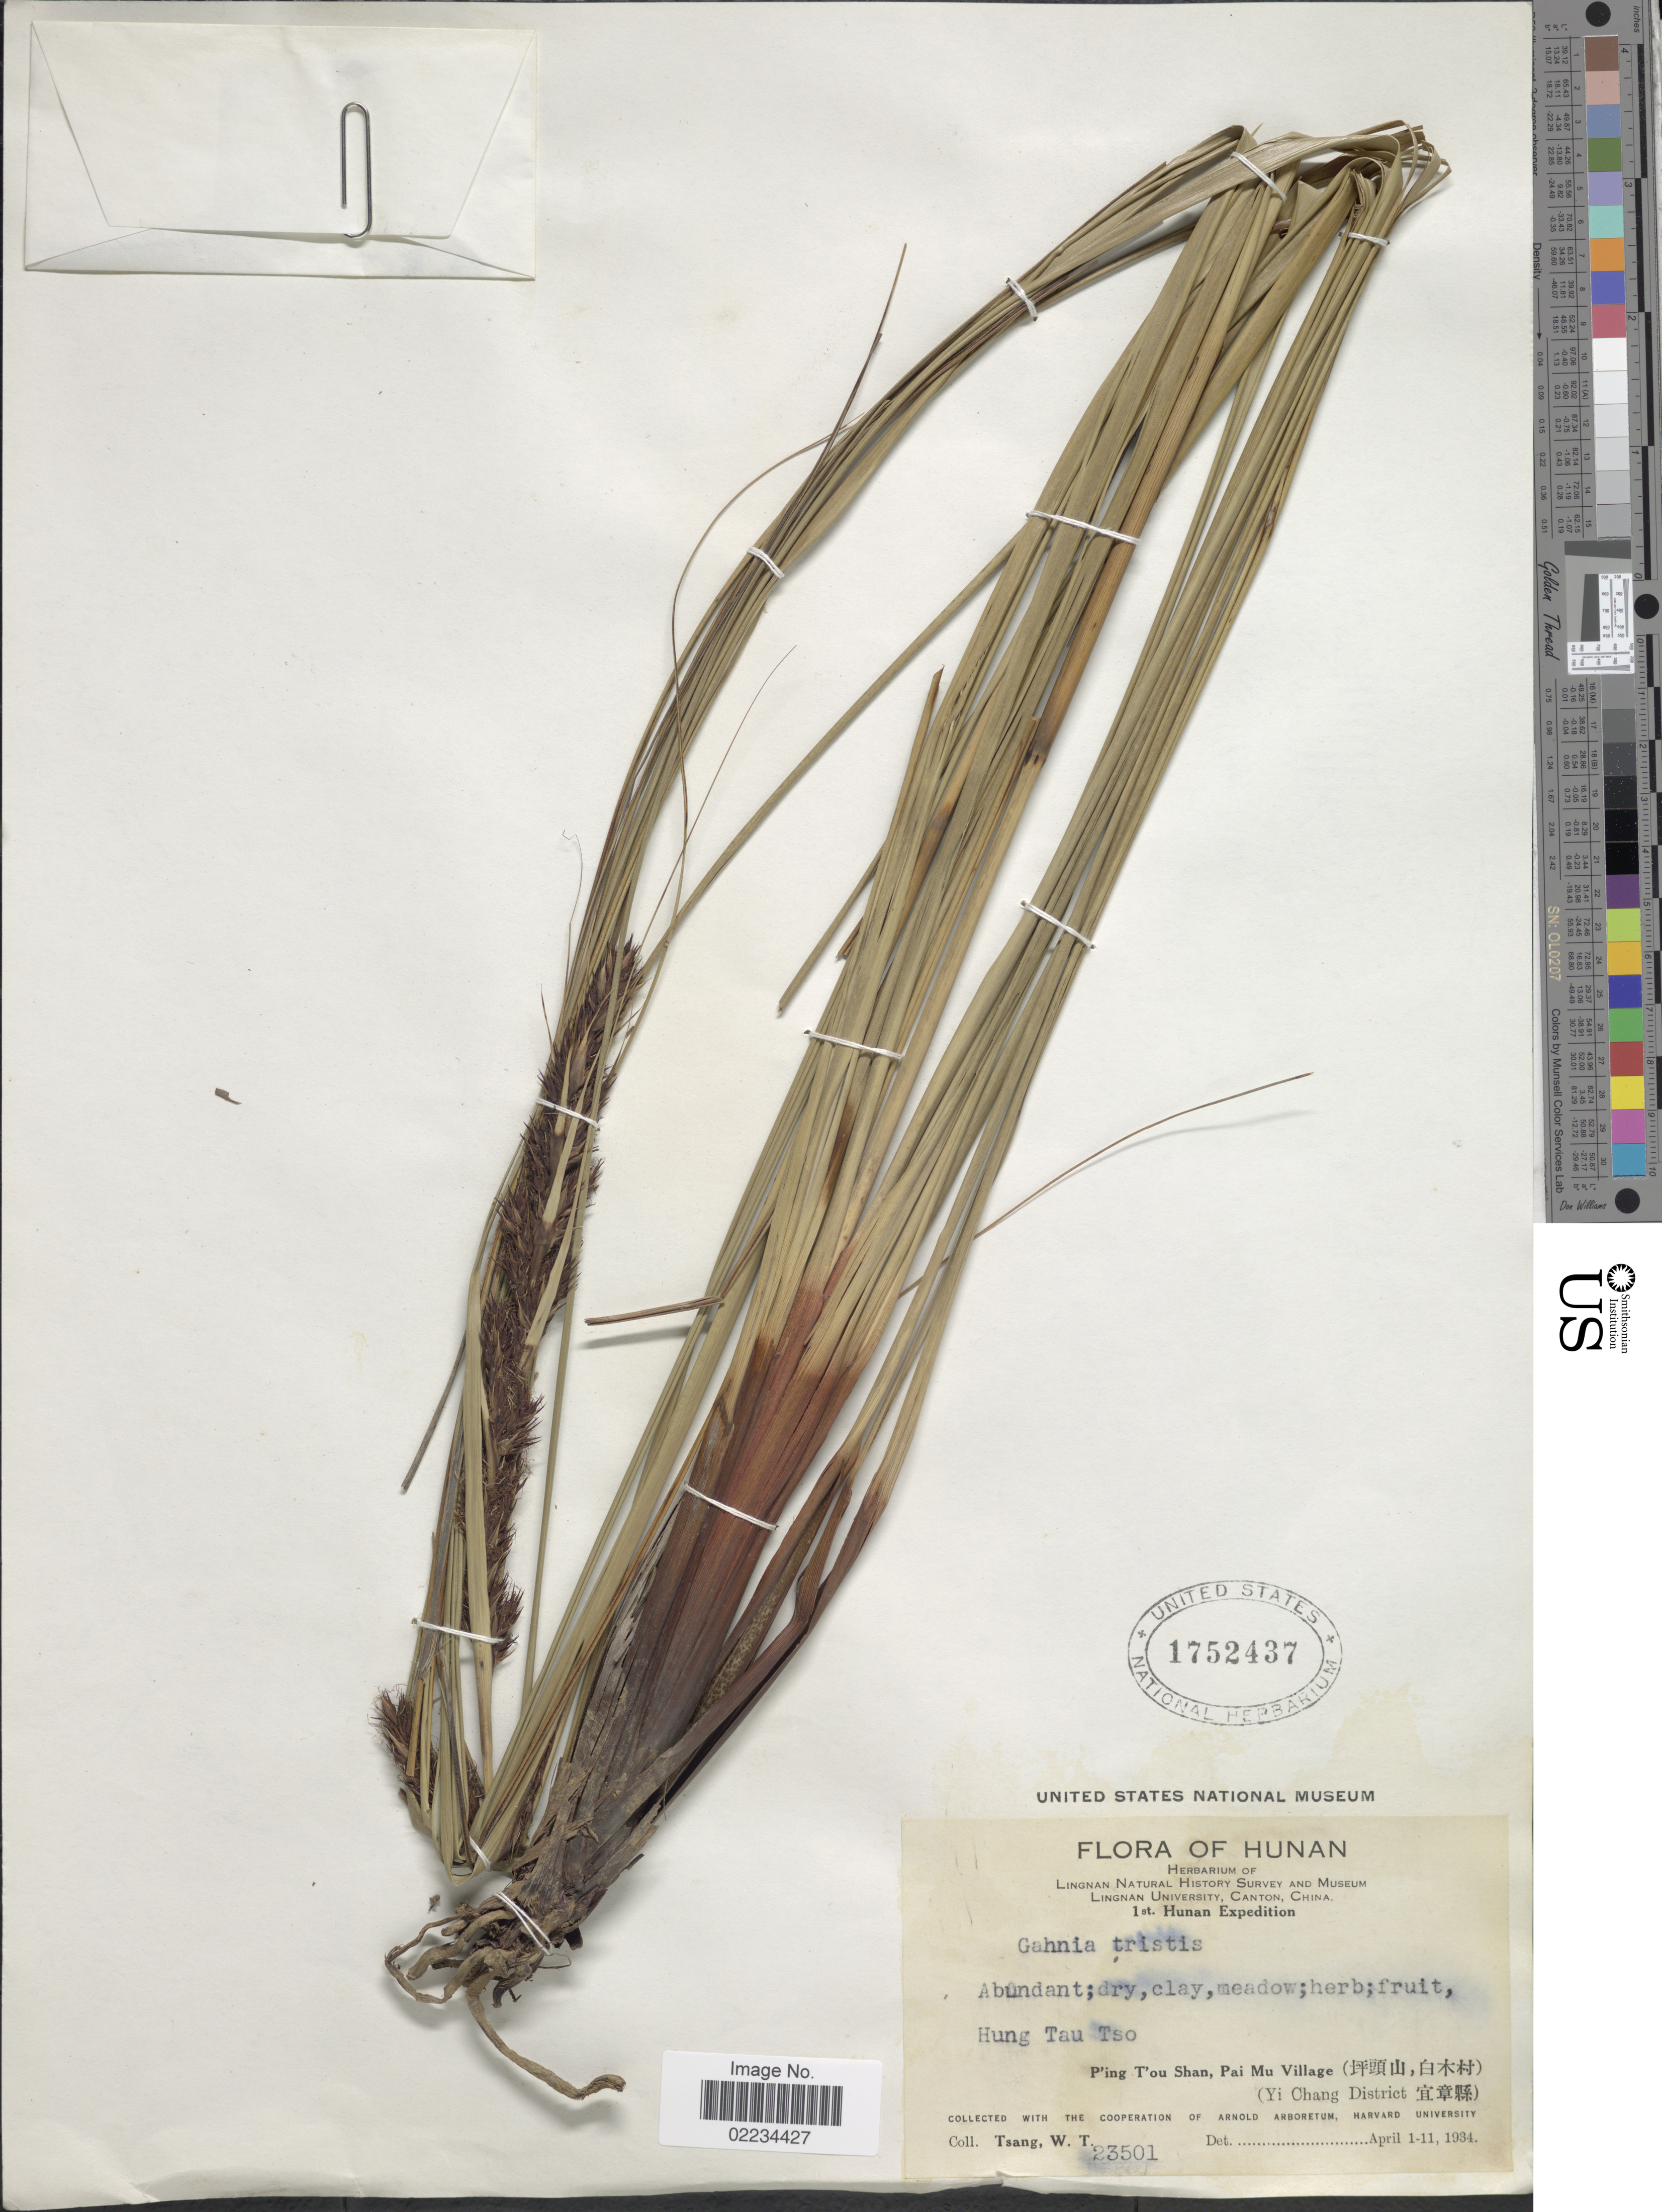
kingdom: Plantae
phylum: Tracheophyta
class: Liliopsida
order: Poales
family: Cyperaceae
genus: Gahnia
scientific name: Gahnia tristis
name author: Nees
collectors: W. T. Tsang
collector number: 23501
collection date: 1934-04-01/1934-04-11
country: China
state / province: Hunan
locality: Hung Tau Tso, P'ing T'ou Shan, Pai Mu Village (Yi Chang District)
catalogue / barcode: US 1752437